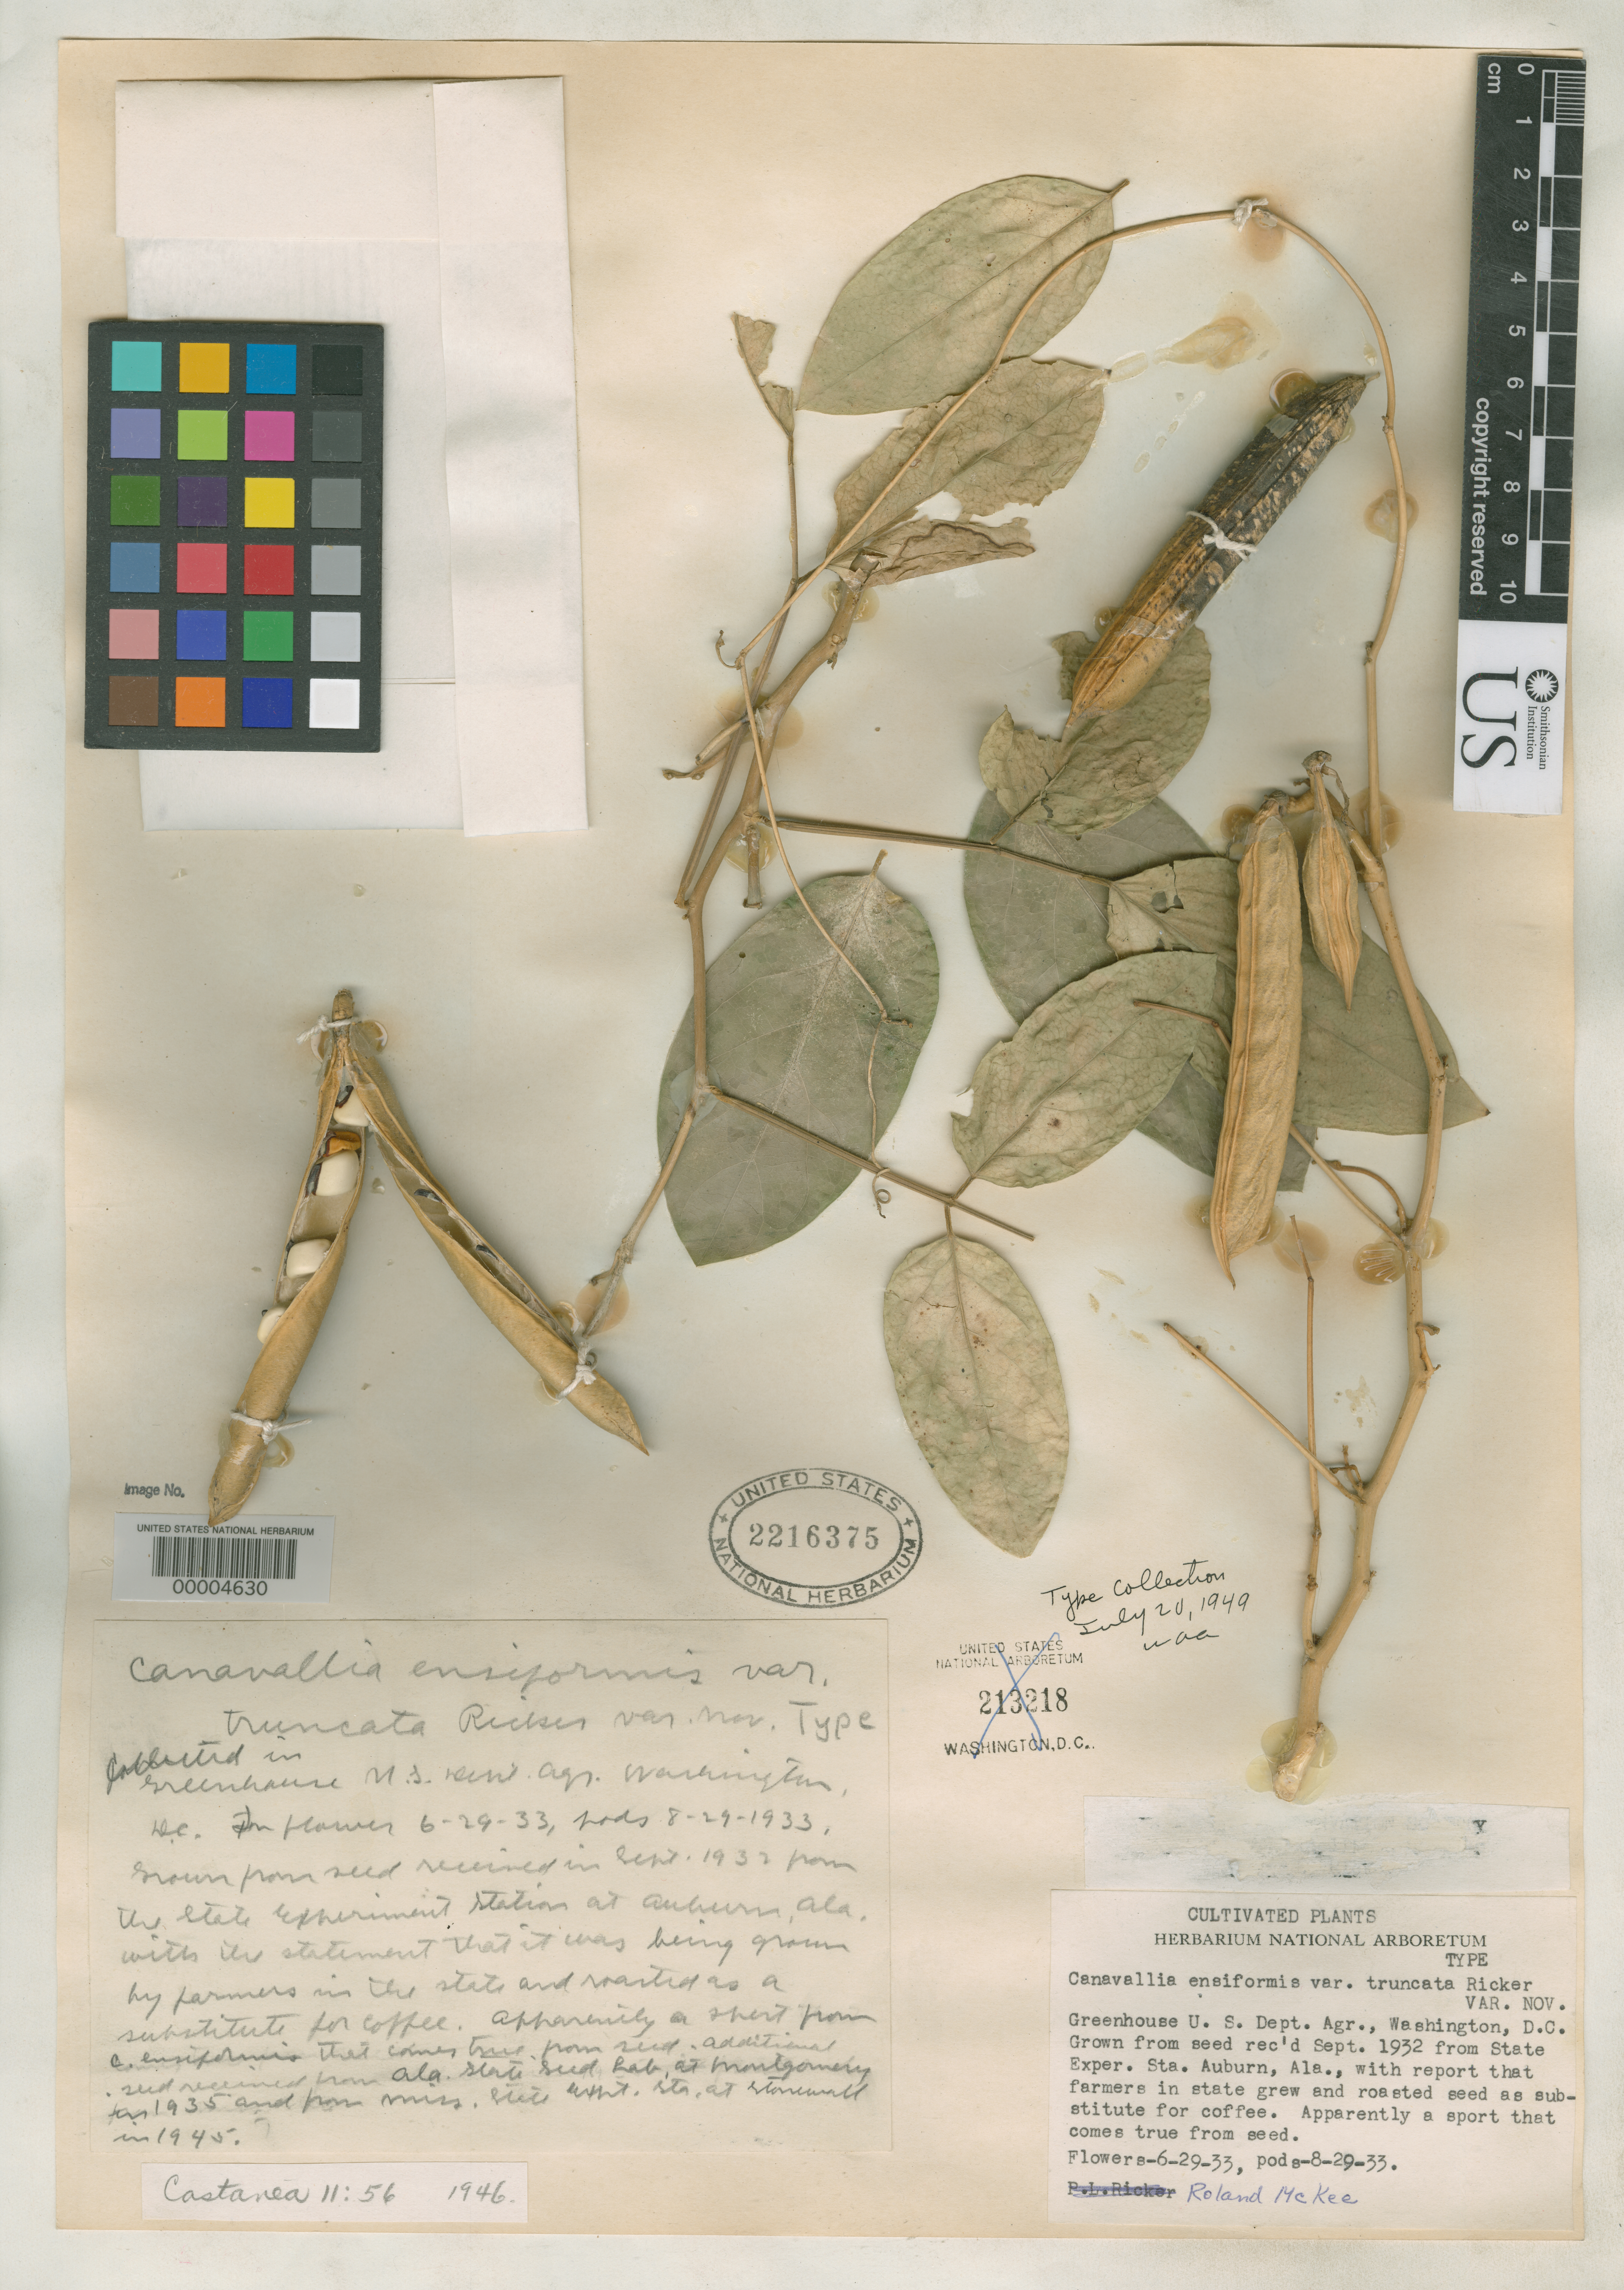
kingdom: Plantae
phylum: Tracheophyta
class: Magnoliopsida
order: Fabales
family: Fabaceae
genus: Canavalia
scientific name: Canavalia ensiformis var. truncata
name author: Ricker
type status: Holotype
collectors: R. Mckee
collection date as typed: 29 Jun 1933 and 29 Aug 1933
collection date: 1933-06-29,1933-08-29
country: United States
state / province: Alabama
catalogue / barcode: US 2216375